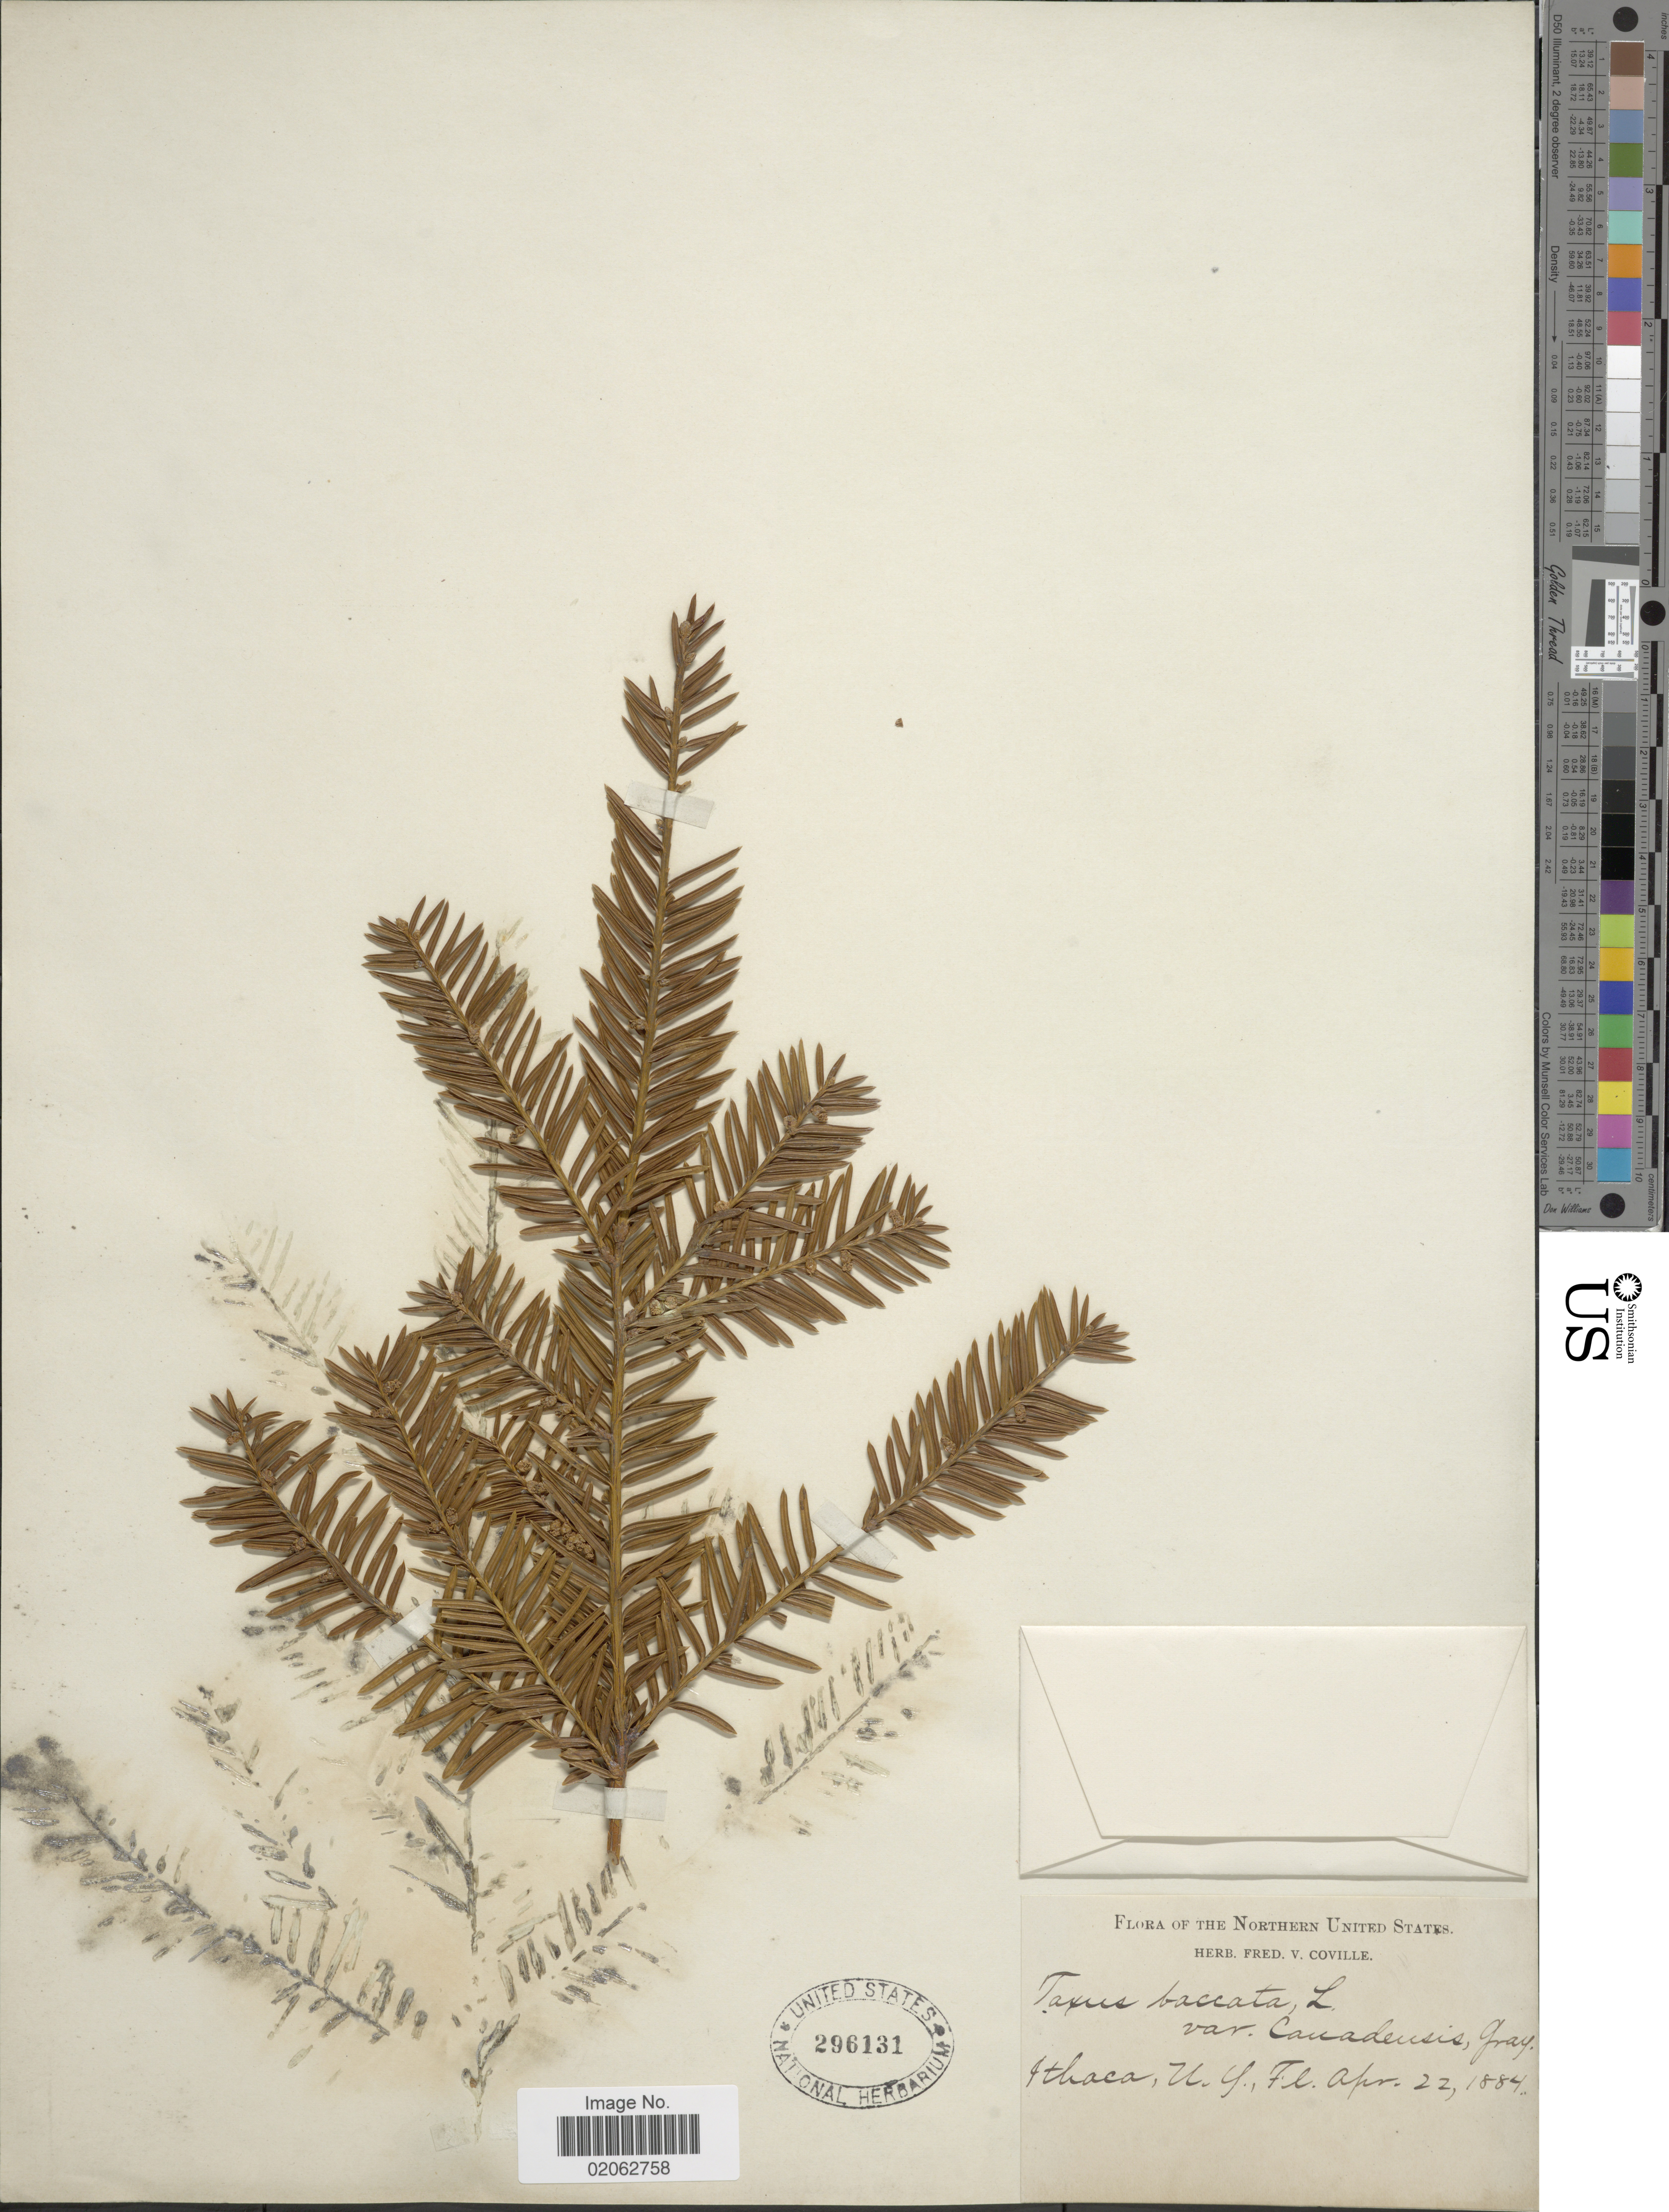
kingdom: Plantae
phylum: Tracheophyta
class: Pinopsida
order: Pinales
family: Taxaceae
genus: Taxus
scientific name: Taxus canadensis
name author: Marshall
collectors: ex herb. Fred. V. Coville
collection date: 1884-04-22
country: United States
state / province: New York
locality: Ithaca, N.Y.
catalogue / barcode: US 296131